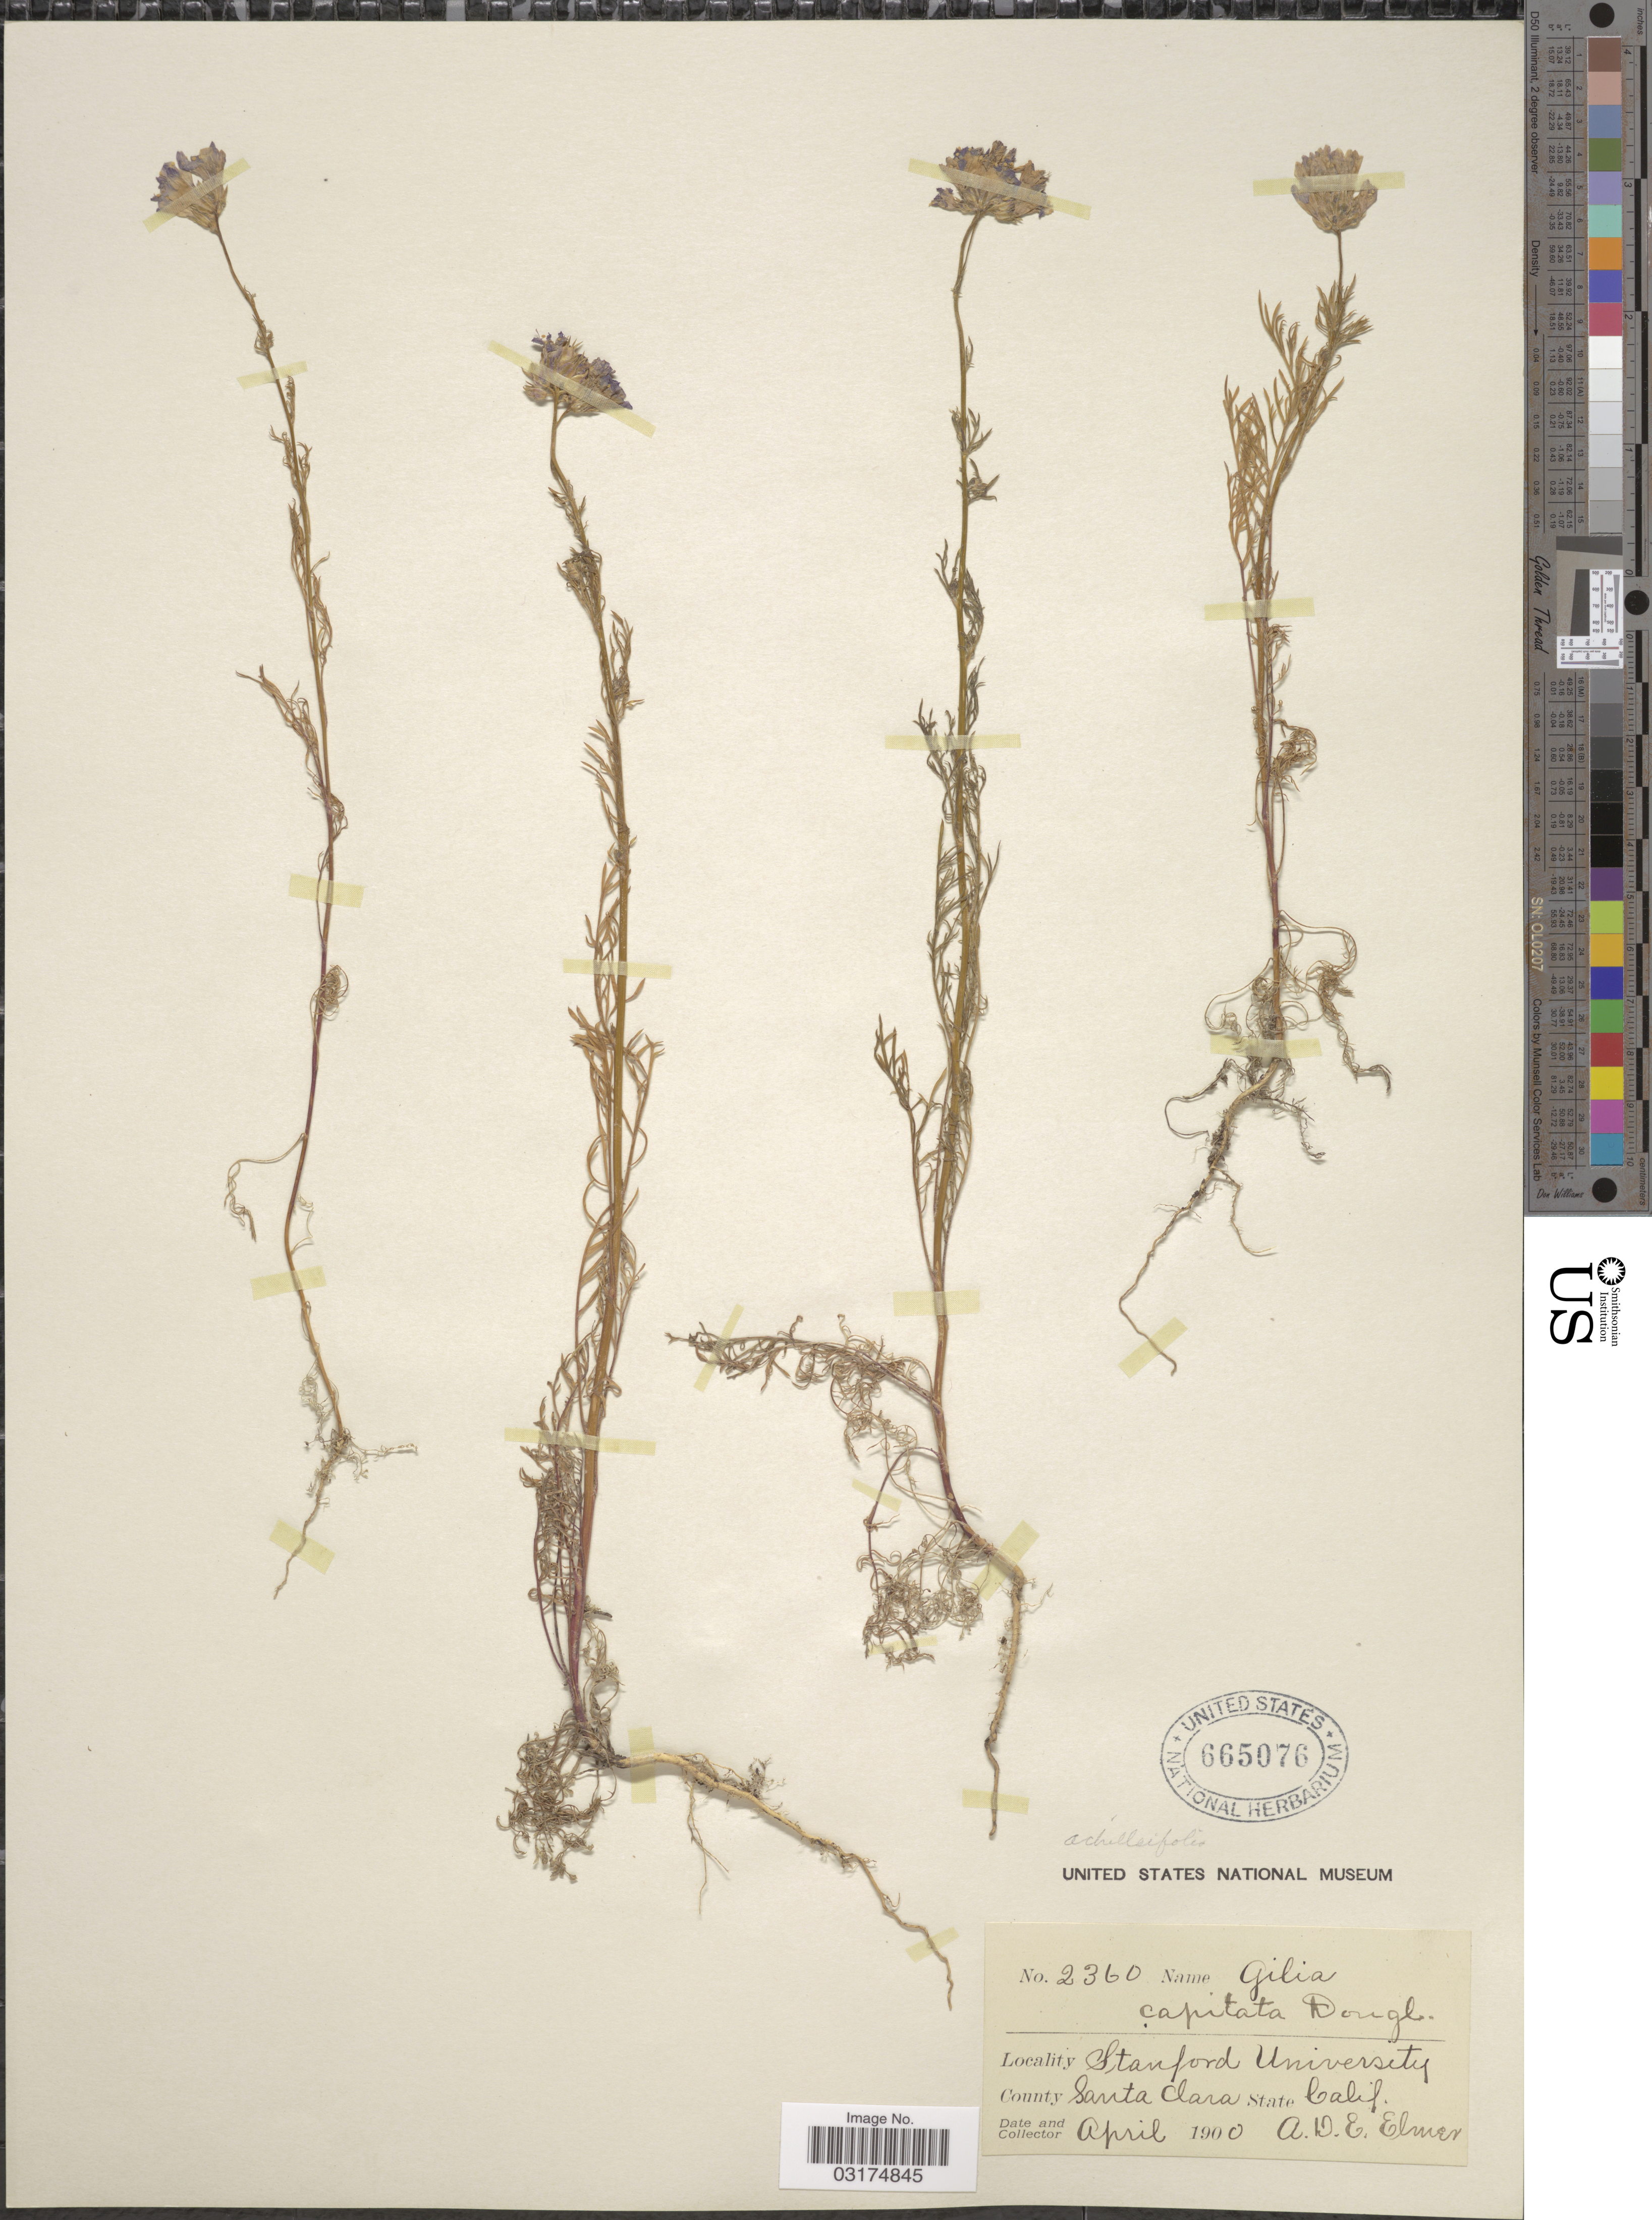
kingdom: Plantae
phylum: Tracheophyta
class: Magnoliopsida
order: Ericales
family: Polemoniaceae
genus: Gilia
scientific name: Gilia achilleifolia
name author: Benth.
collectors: A. D. E. Elmer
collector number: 2360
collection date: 1900-04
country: United States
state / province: California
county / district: Santa Clara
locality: Stanford University. County Santa Clara.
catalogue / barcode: US 665076